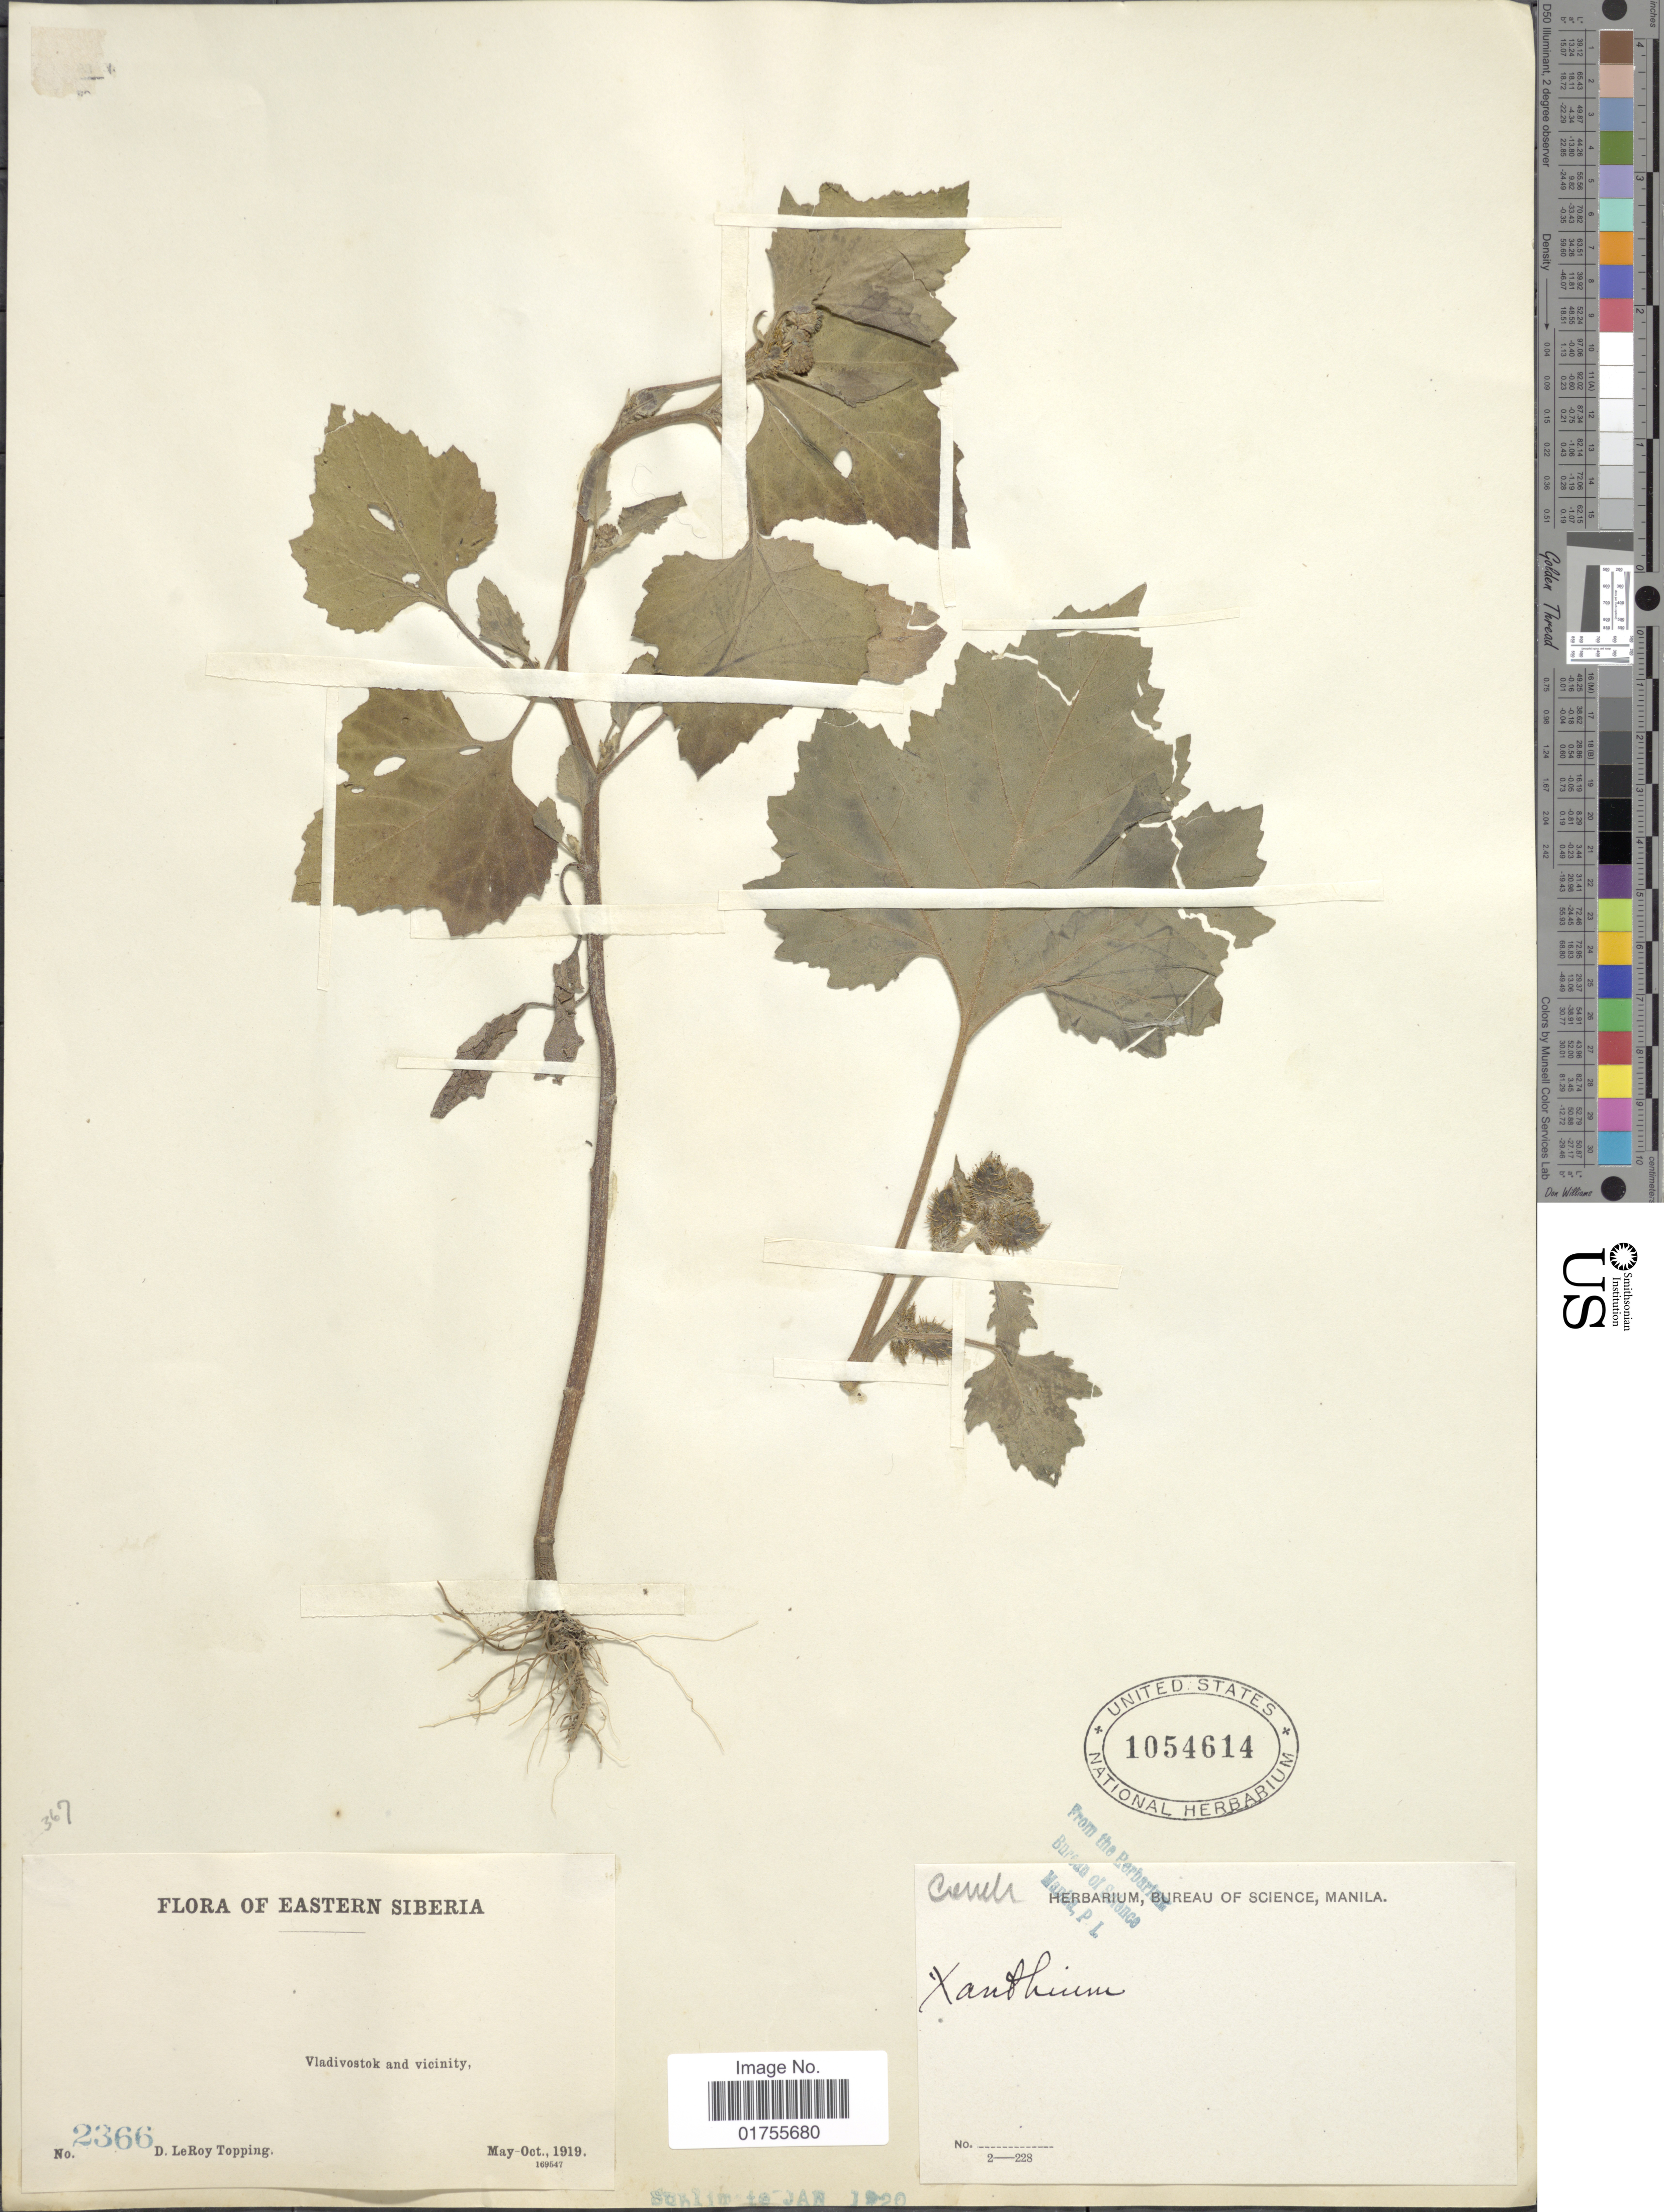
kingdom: Plantae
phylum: Tracheophyta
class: Magnoliopsida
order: Asterales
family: Asteraceae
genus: Xanthium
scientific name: Xanthium sp.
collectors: D. L. Topping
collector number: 2366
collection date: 1919-05/1919-10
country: Russian Federation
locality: Eastern Siberia, Vladivostok and Vicinity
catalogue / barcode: US 1054614